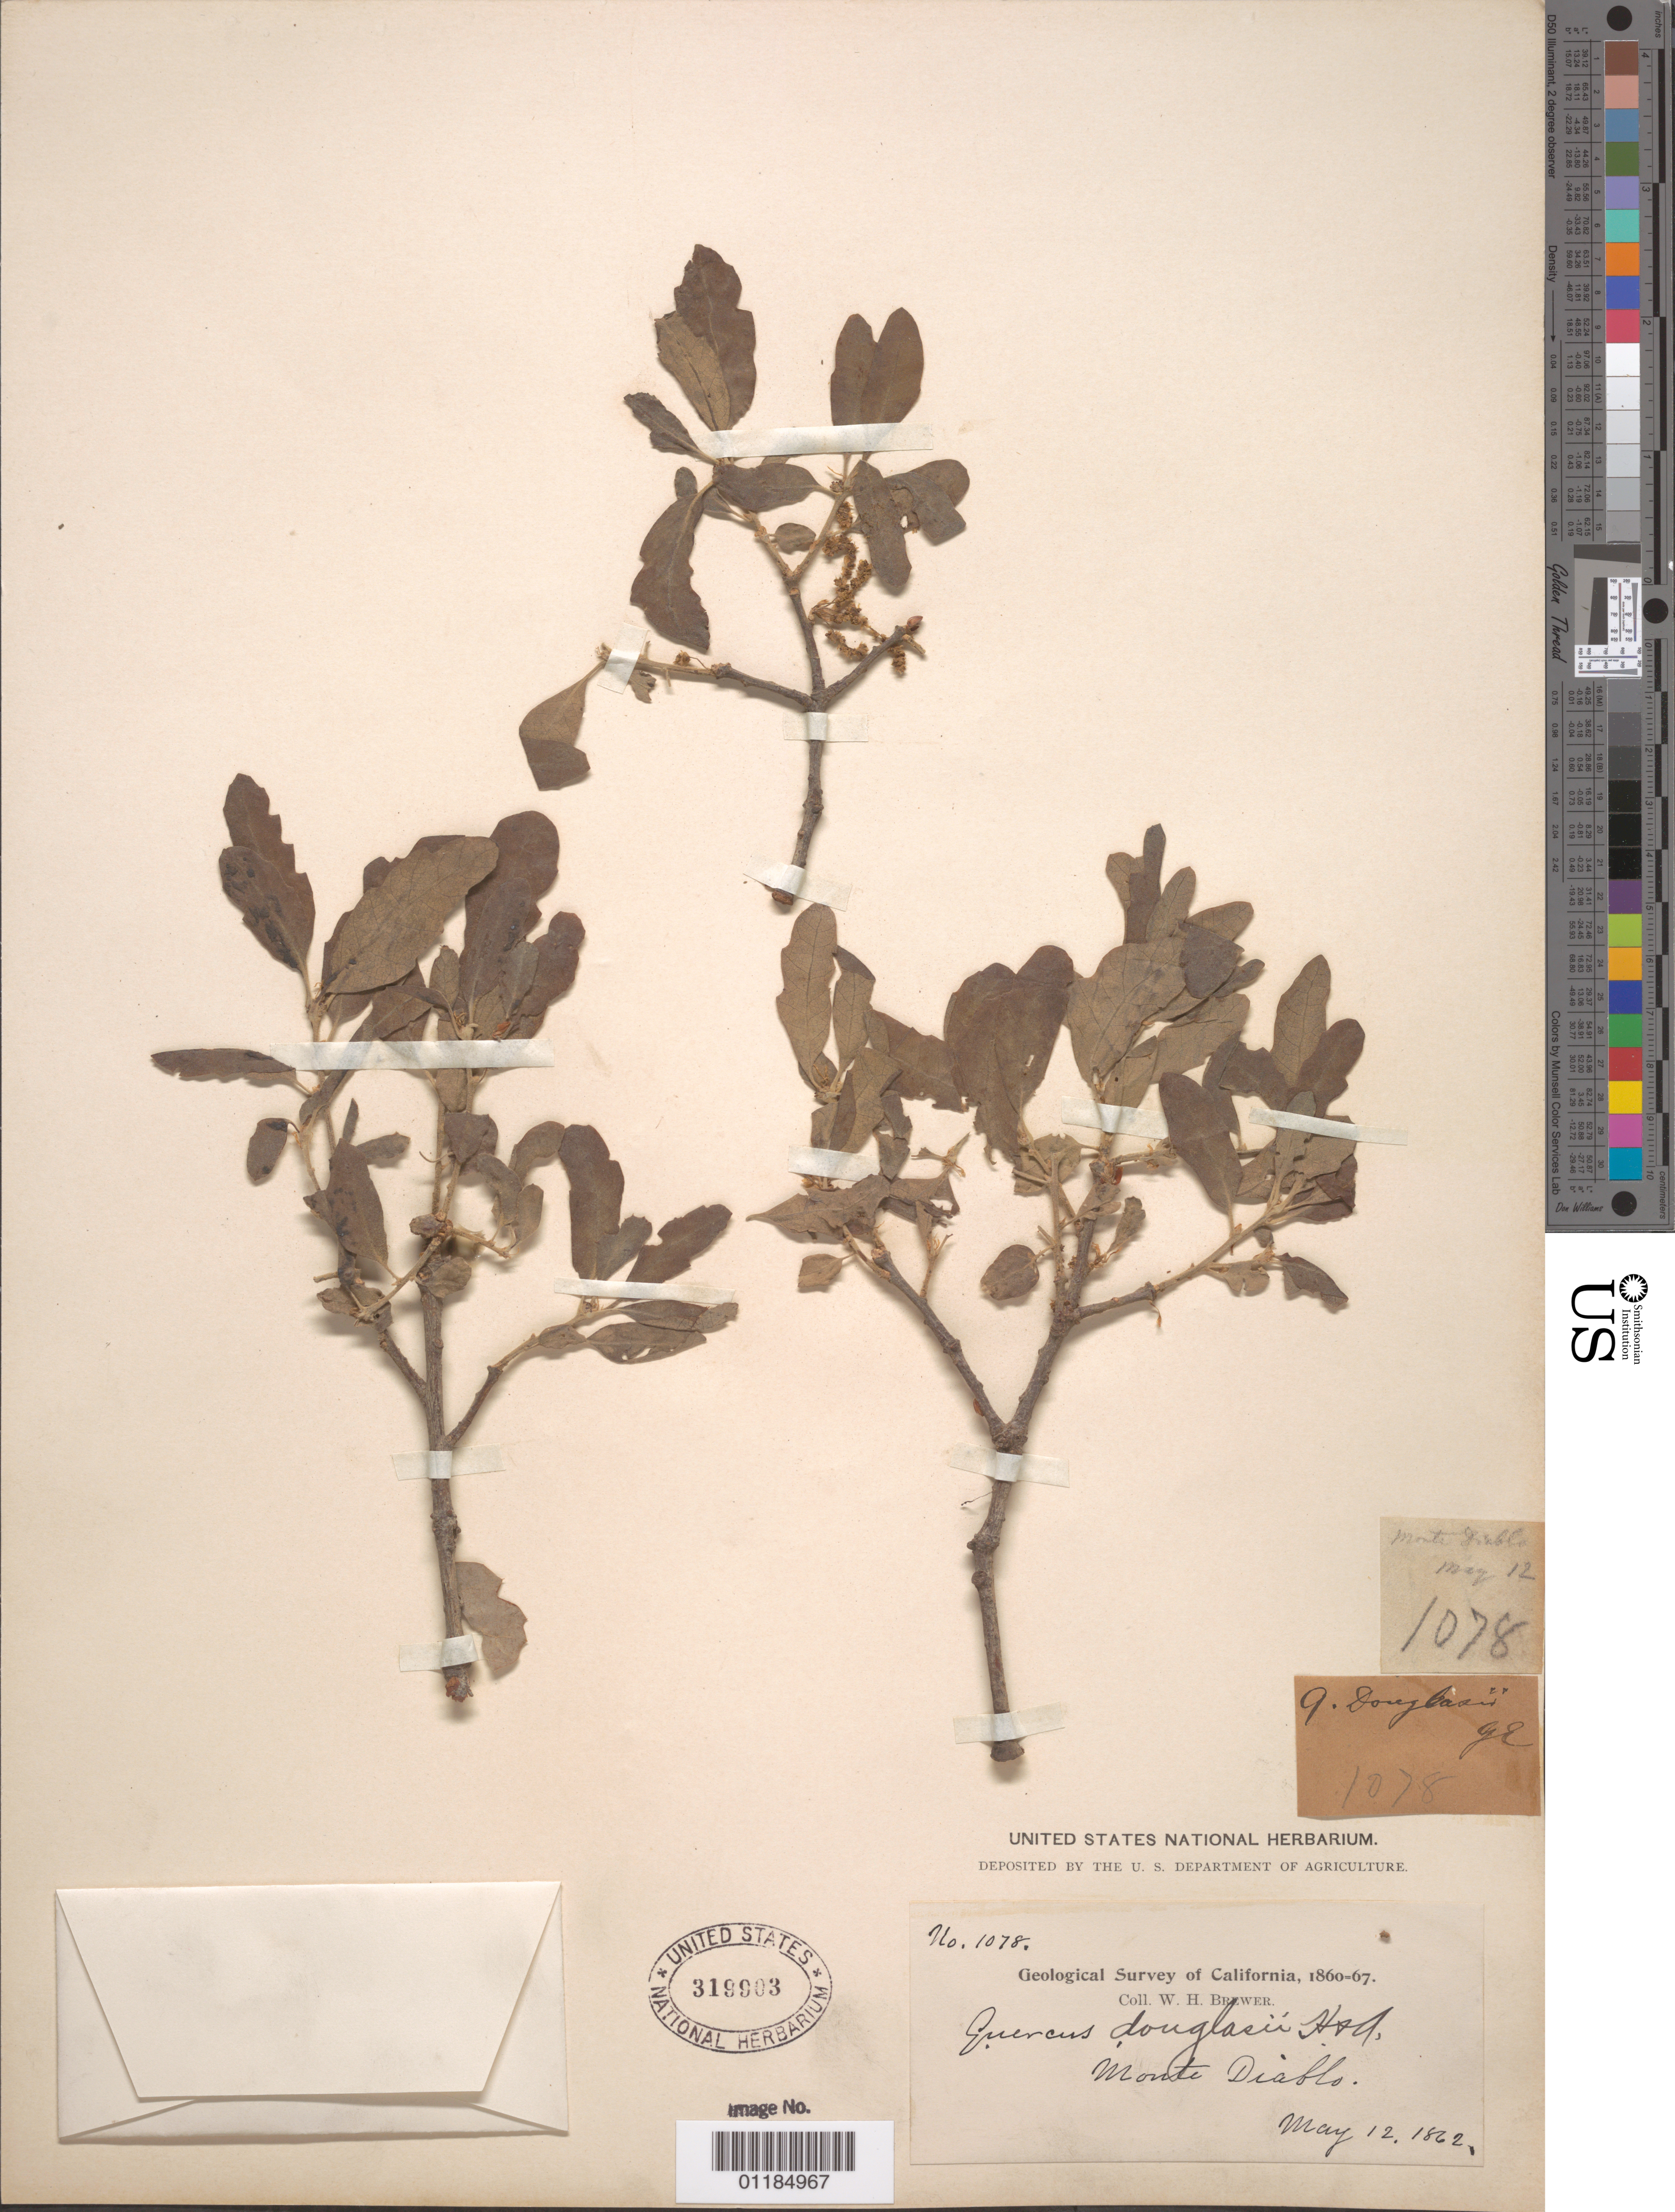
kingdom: Plantae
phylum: Tracheophyta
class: Magnoliopsida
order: Fagales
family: Fagaceae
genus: Quercus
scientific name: Quercus douglasii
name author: A. DC. in DC.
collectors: W. H. Brewer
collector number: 1078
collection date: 1862-05-12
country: United States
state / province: California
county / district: Contra Costa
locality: Monte Diablo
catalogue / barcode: US 319903